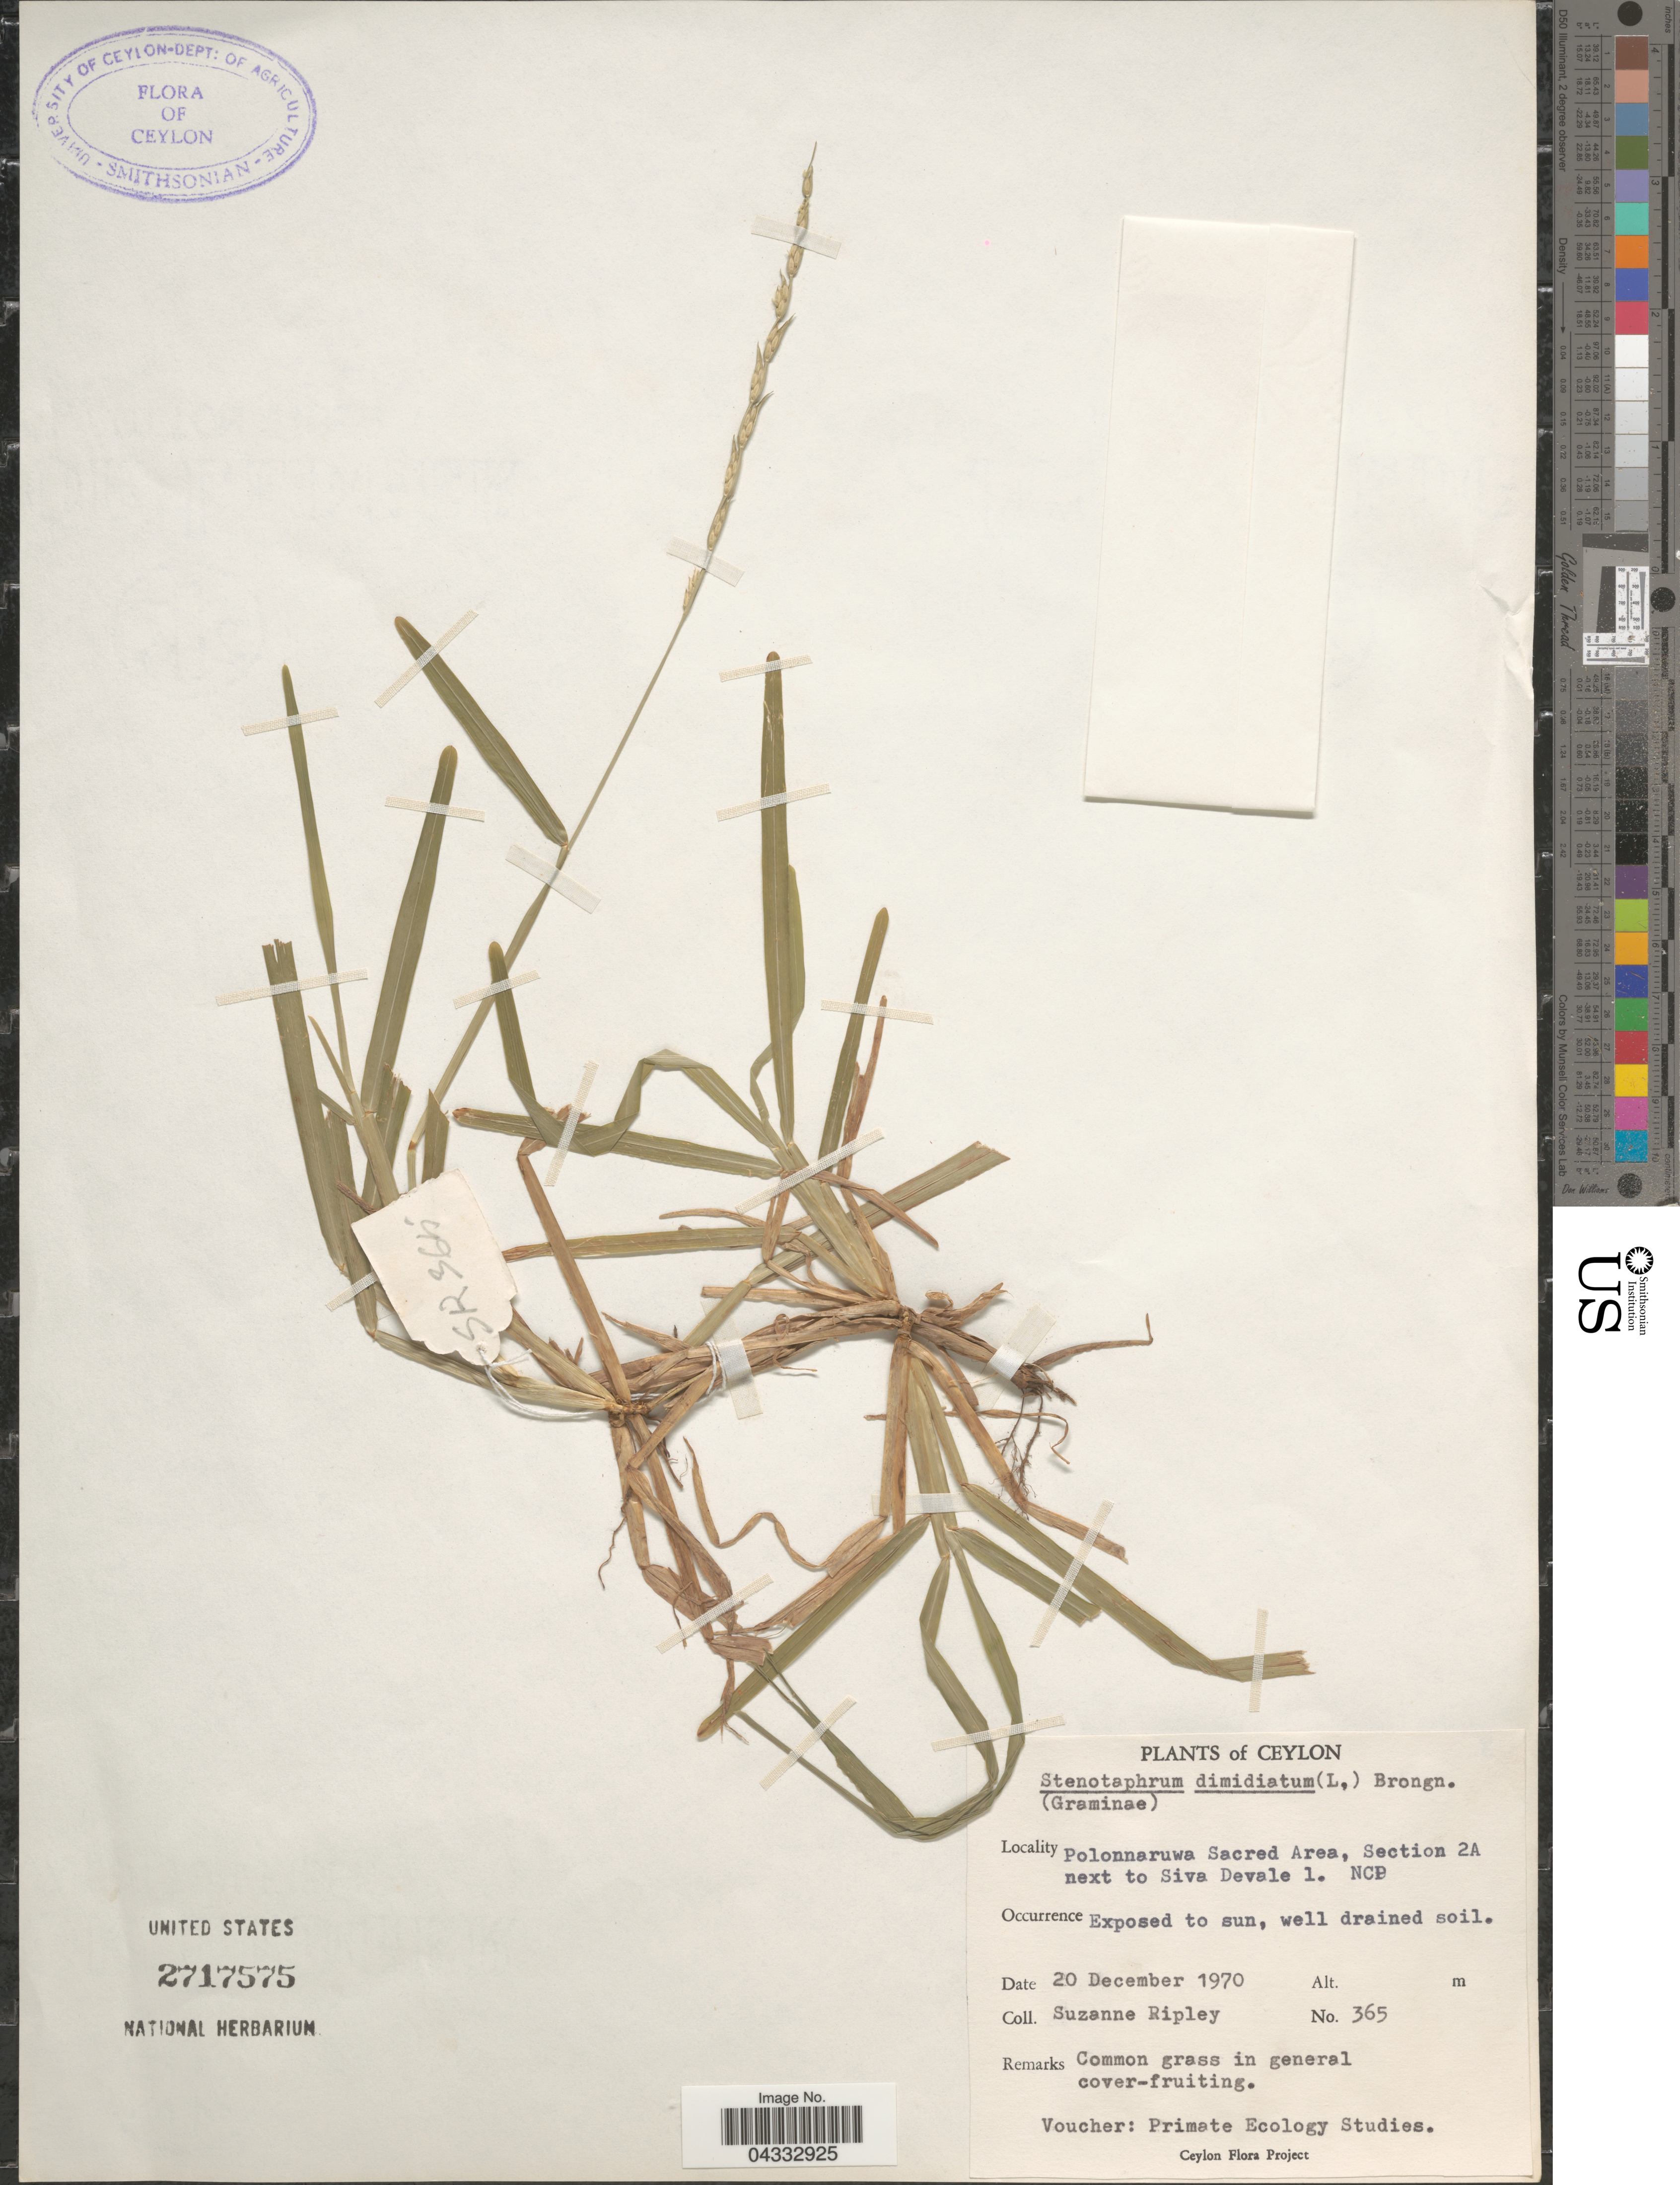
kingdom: Plantae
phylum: Tracheophyta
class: Liliopsida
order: Poales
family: Poaceae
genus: Stenotaphrum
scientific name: Stenotaphrum dimidiatum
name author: (L.) Brongn.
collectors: S. Ripley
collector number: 365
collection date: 1970-12-20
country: Sri Lanka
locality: Ceylon. Polonnaruwa Sacred Area, Section 2A next to Siva Devale 1. NCB [interpreted].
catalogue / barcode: US 2717575